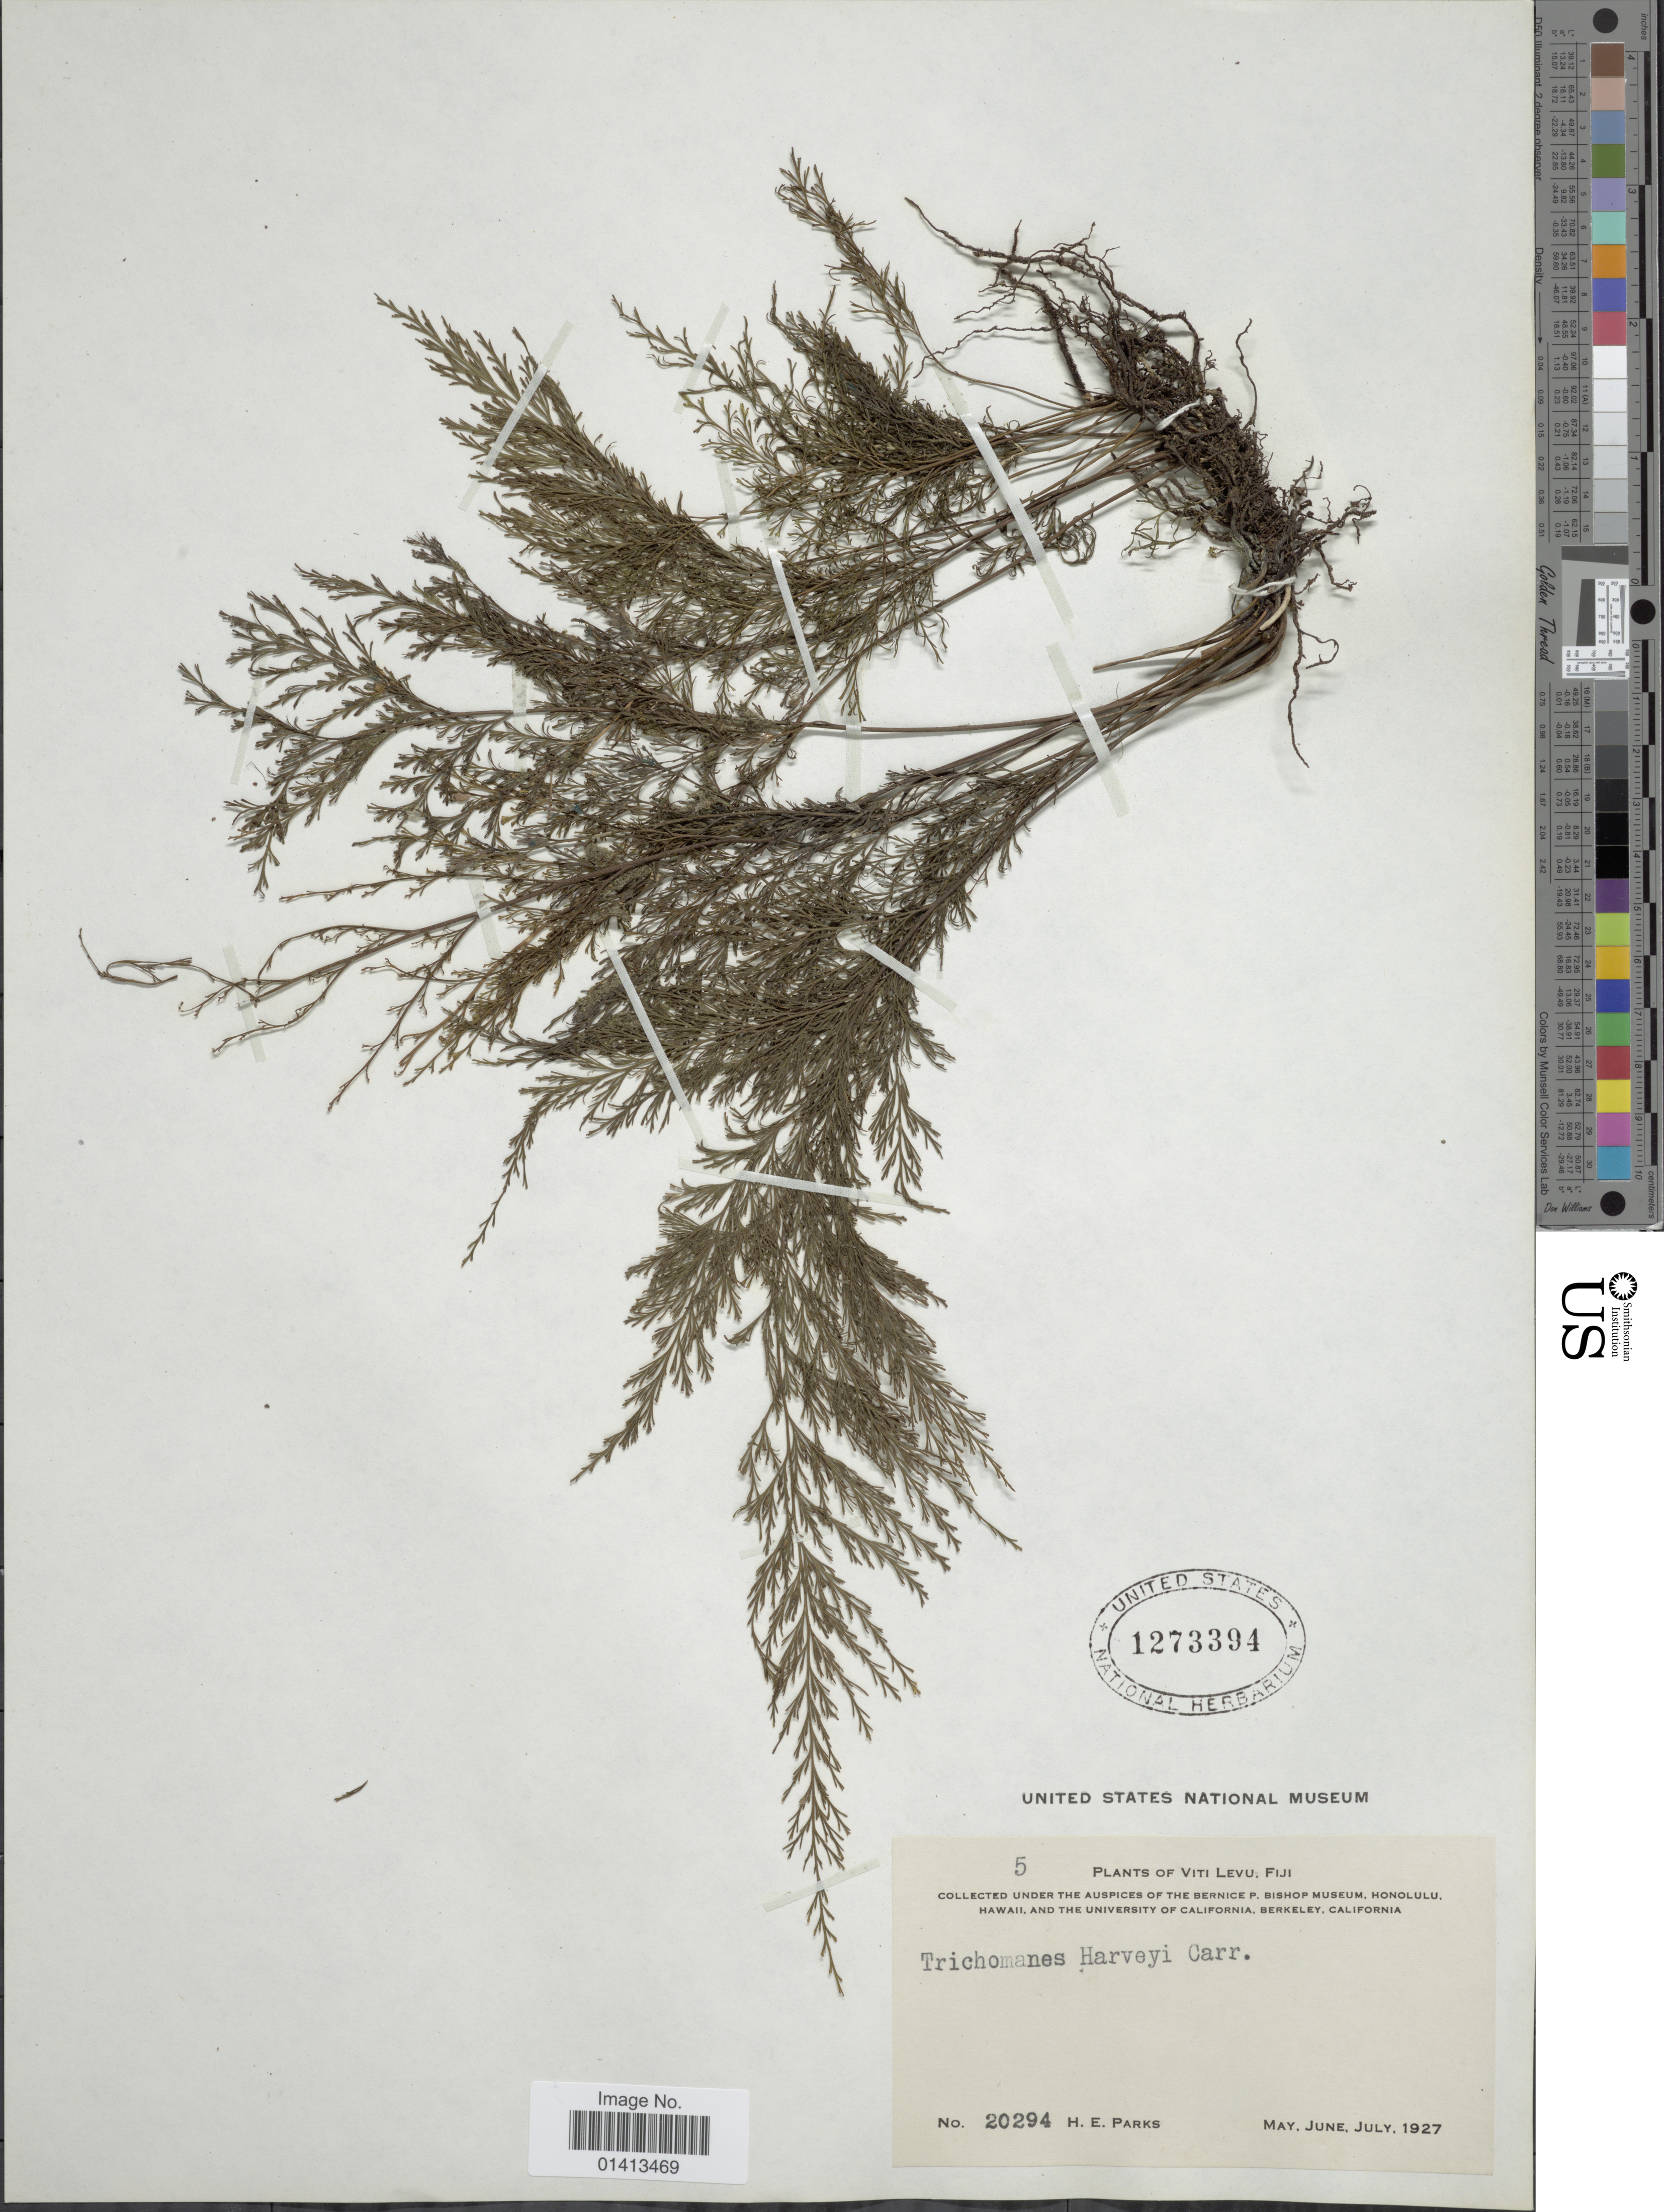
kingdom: Plantae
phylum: Tracheophyta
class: Polypodiopsida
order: Hymenophyllales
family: Hymenophyllaceae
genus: Crepidomanes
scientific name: Crepidomanes intermedium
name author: (Bosch) Ebihara & K. Iwats.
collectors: H. E. Parks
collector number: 20294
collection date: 1927-05/1927-07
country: Fiji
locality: Viti Levu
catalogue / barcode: US 1273394